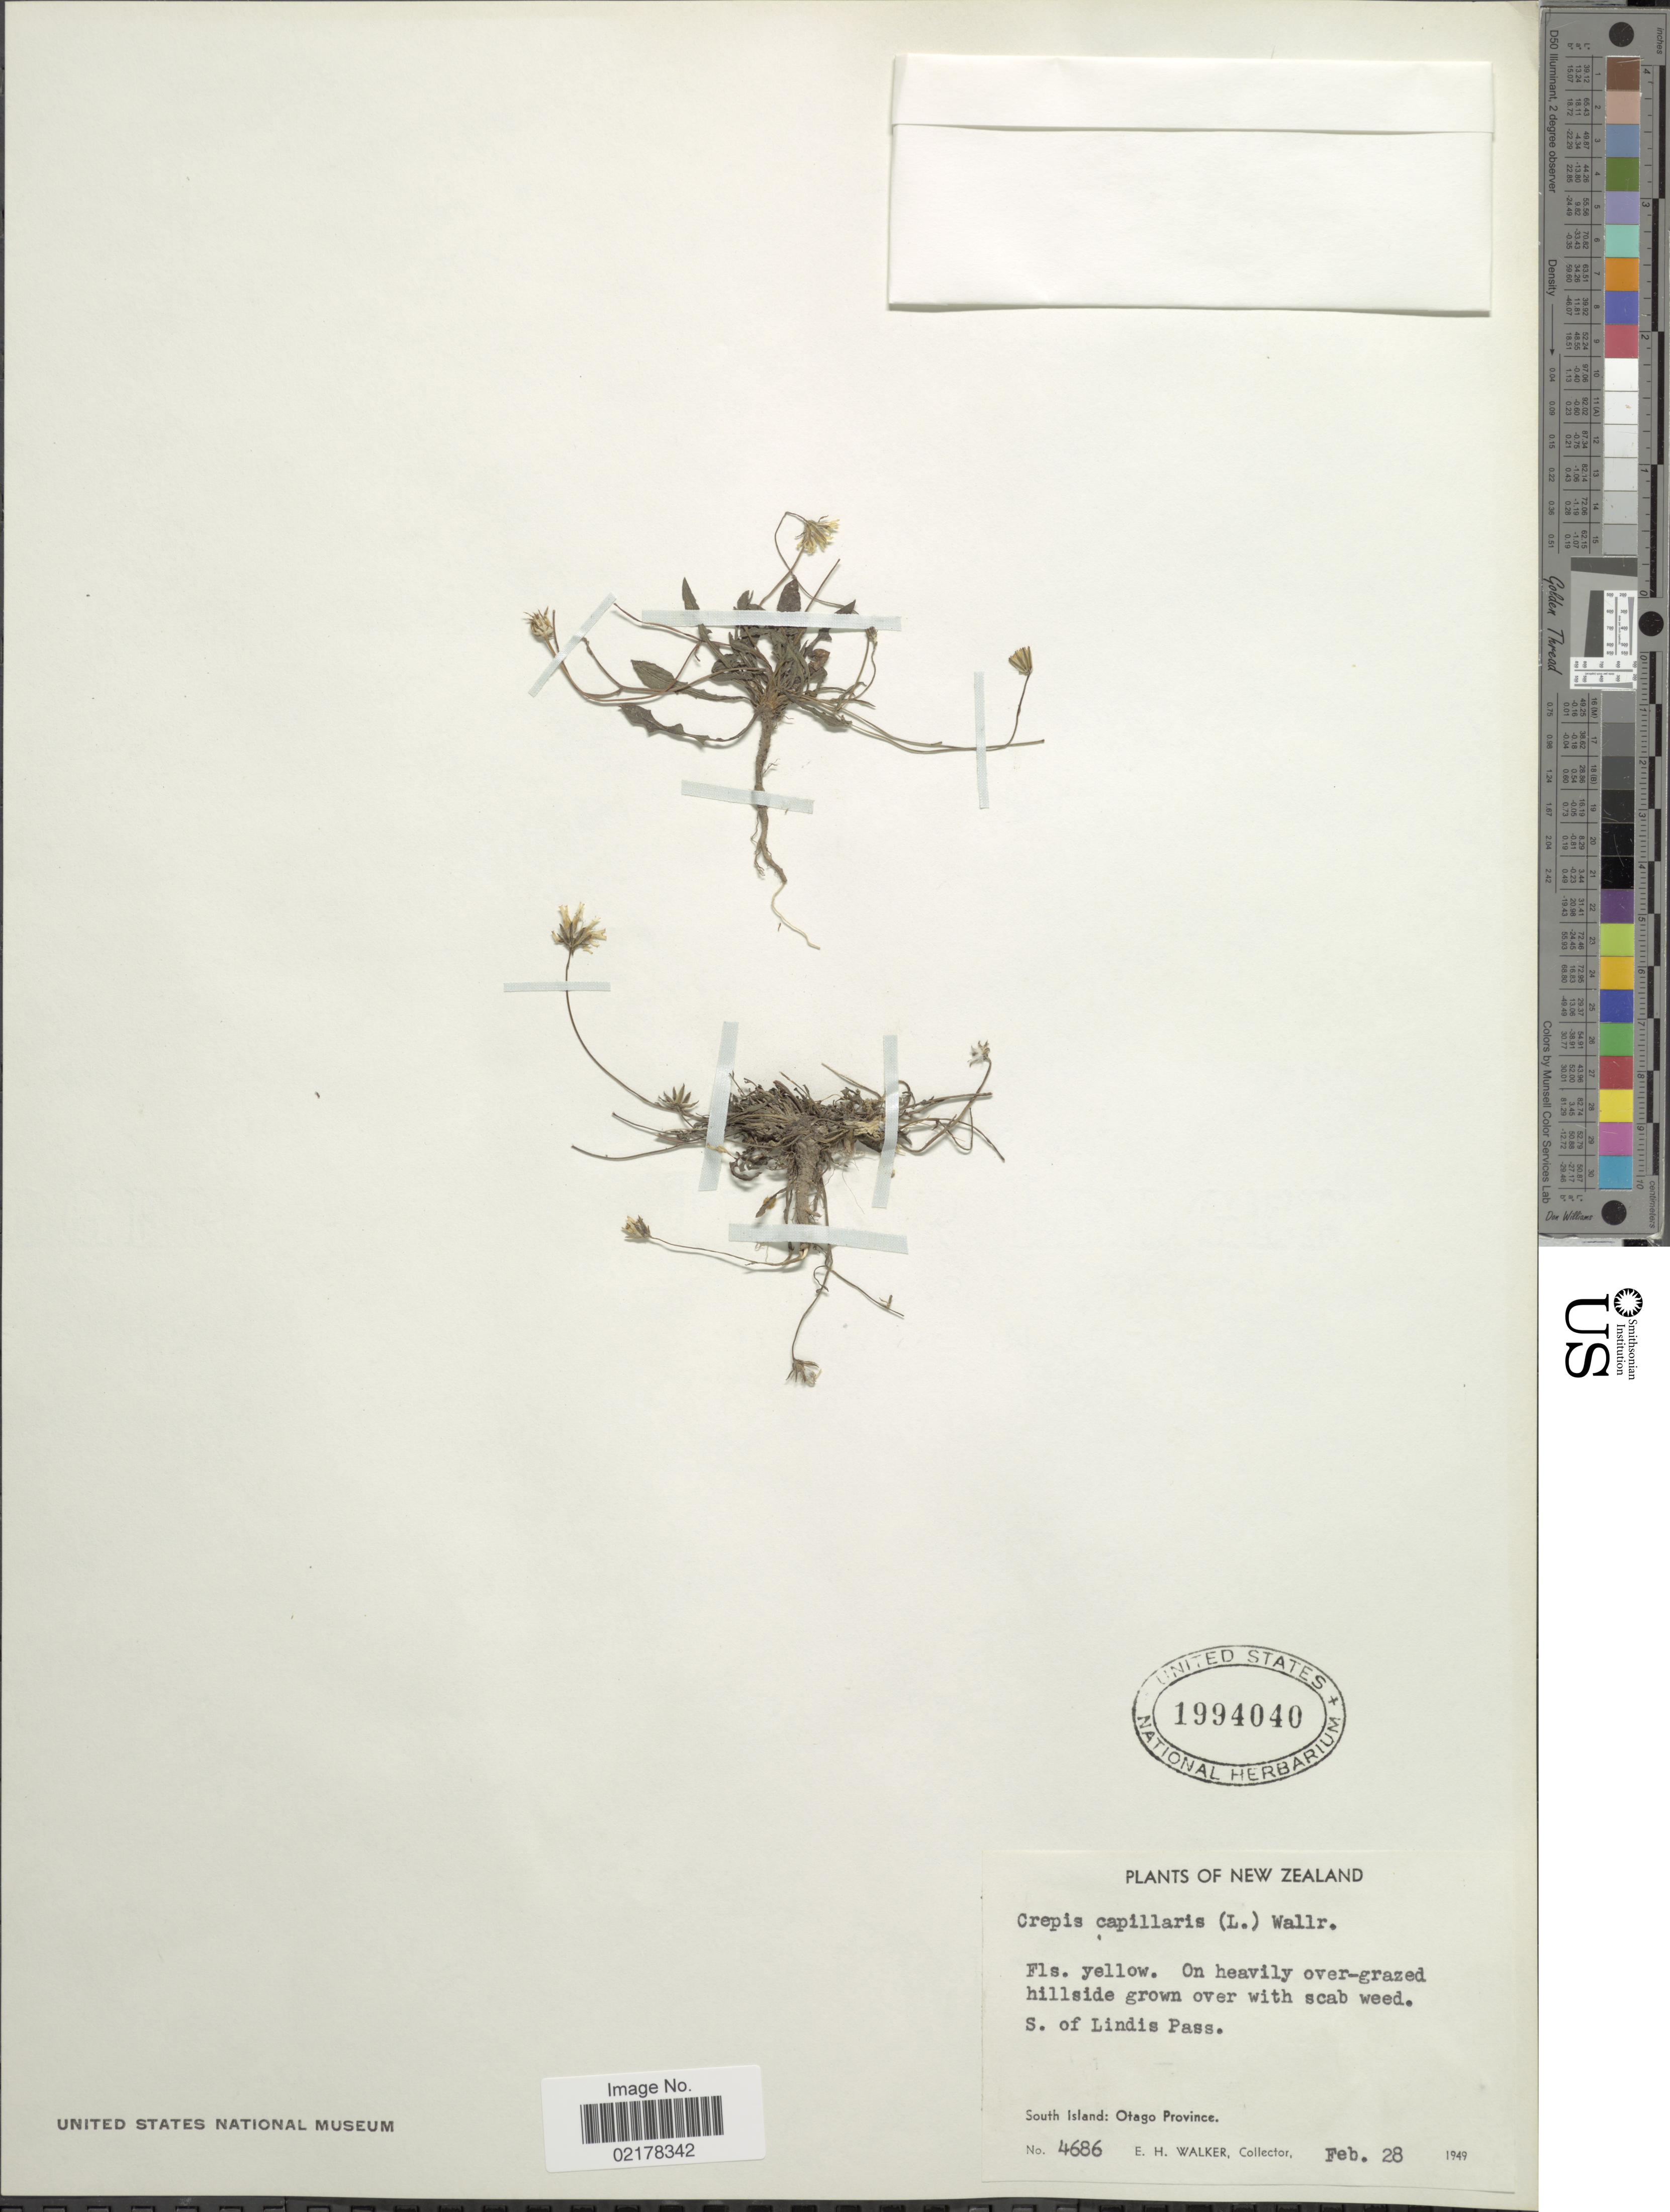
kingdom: Plantae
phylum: Tracheophyta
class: Magnoliopsida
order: Asterales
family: Asteraceae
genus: Crepis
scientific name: Crepis capillaris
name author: (L.) Wallr.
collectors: E. H. Walker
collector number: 4686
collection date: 1949-02-28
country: New Zealand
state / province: Otago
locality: South Island: Otago Province. S. of Lindis Pass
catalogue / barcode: US 1994040